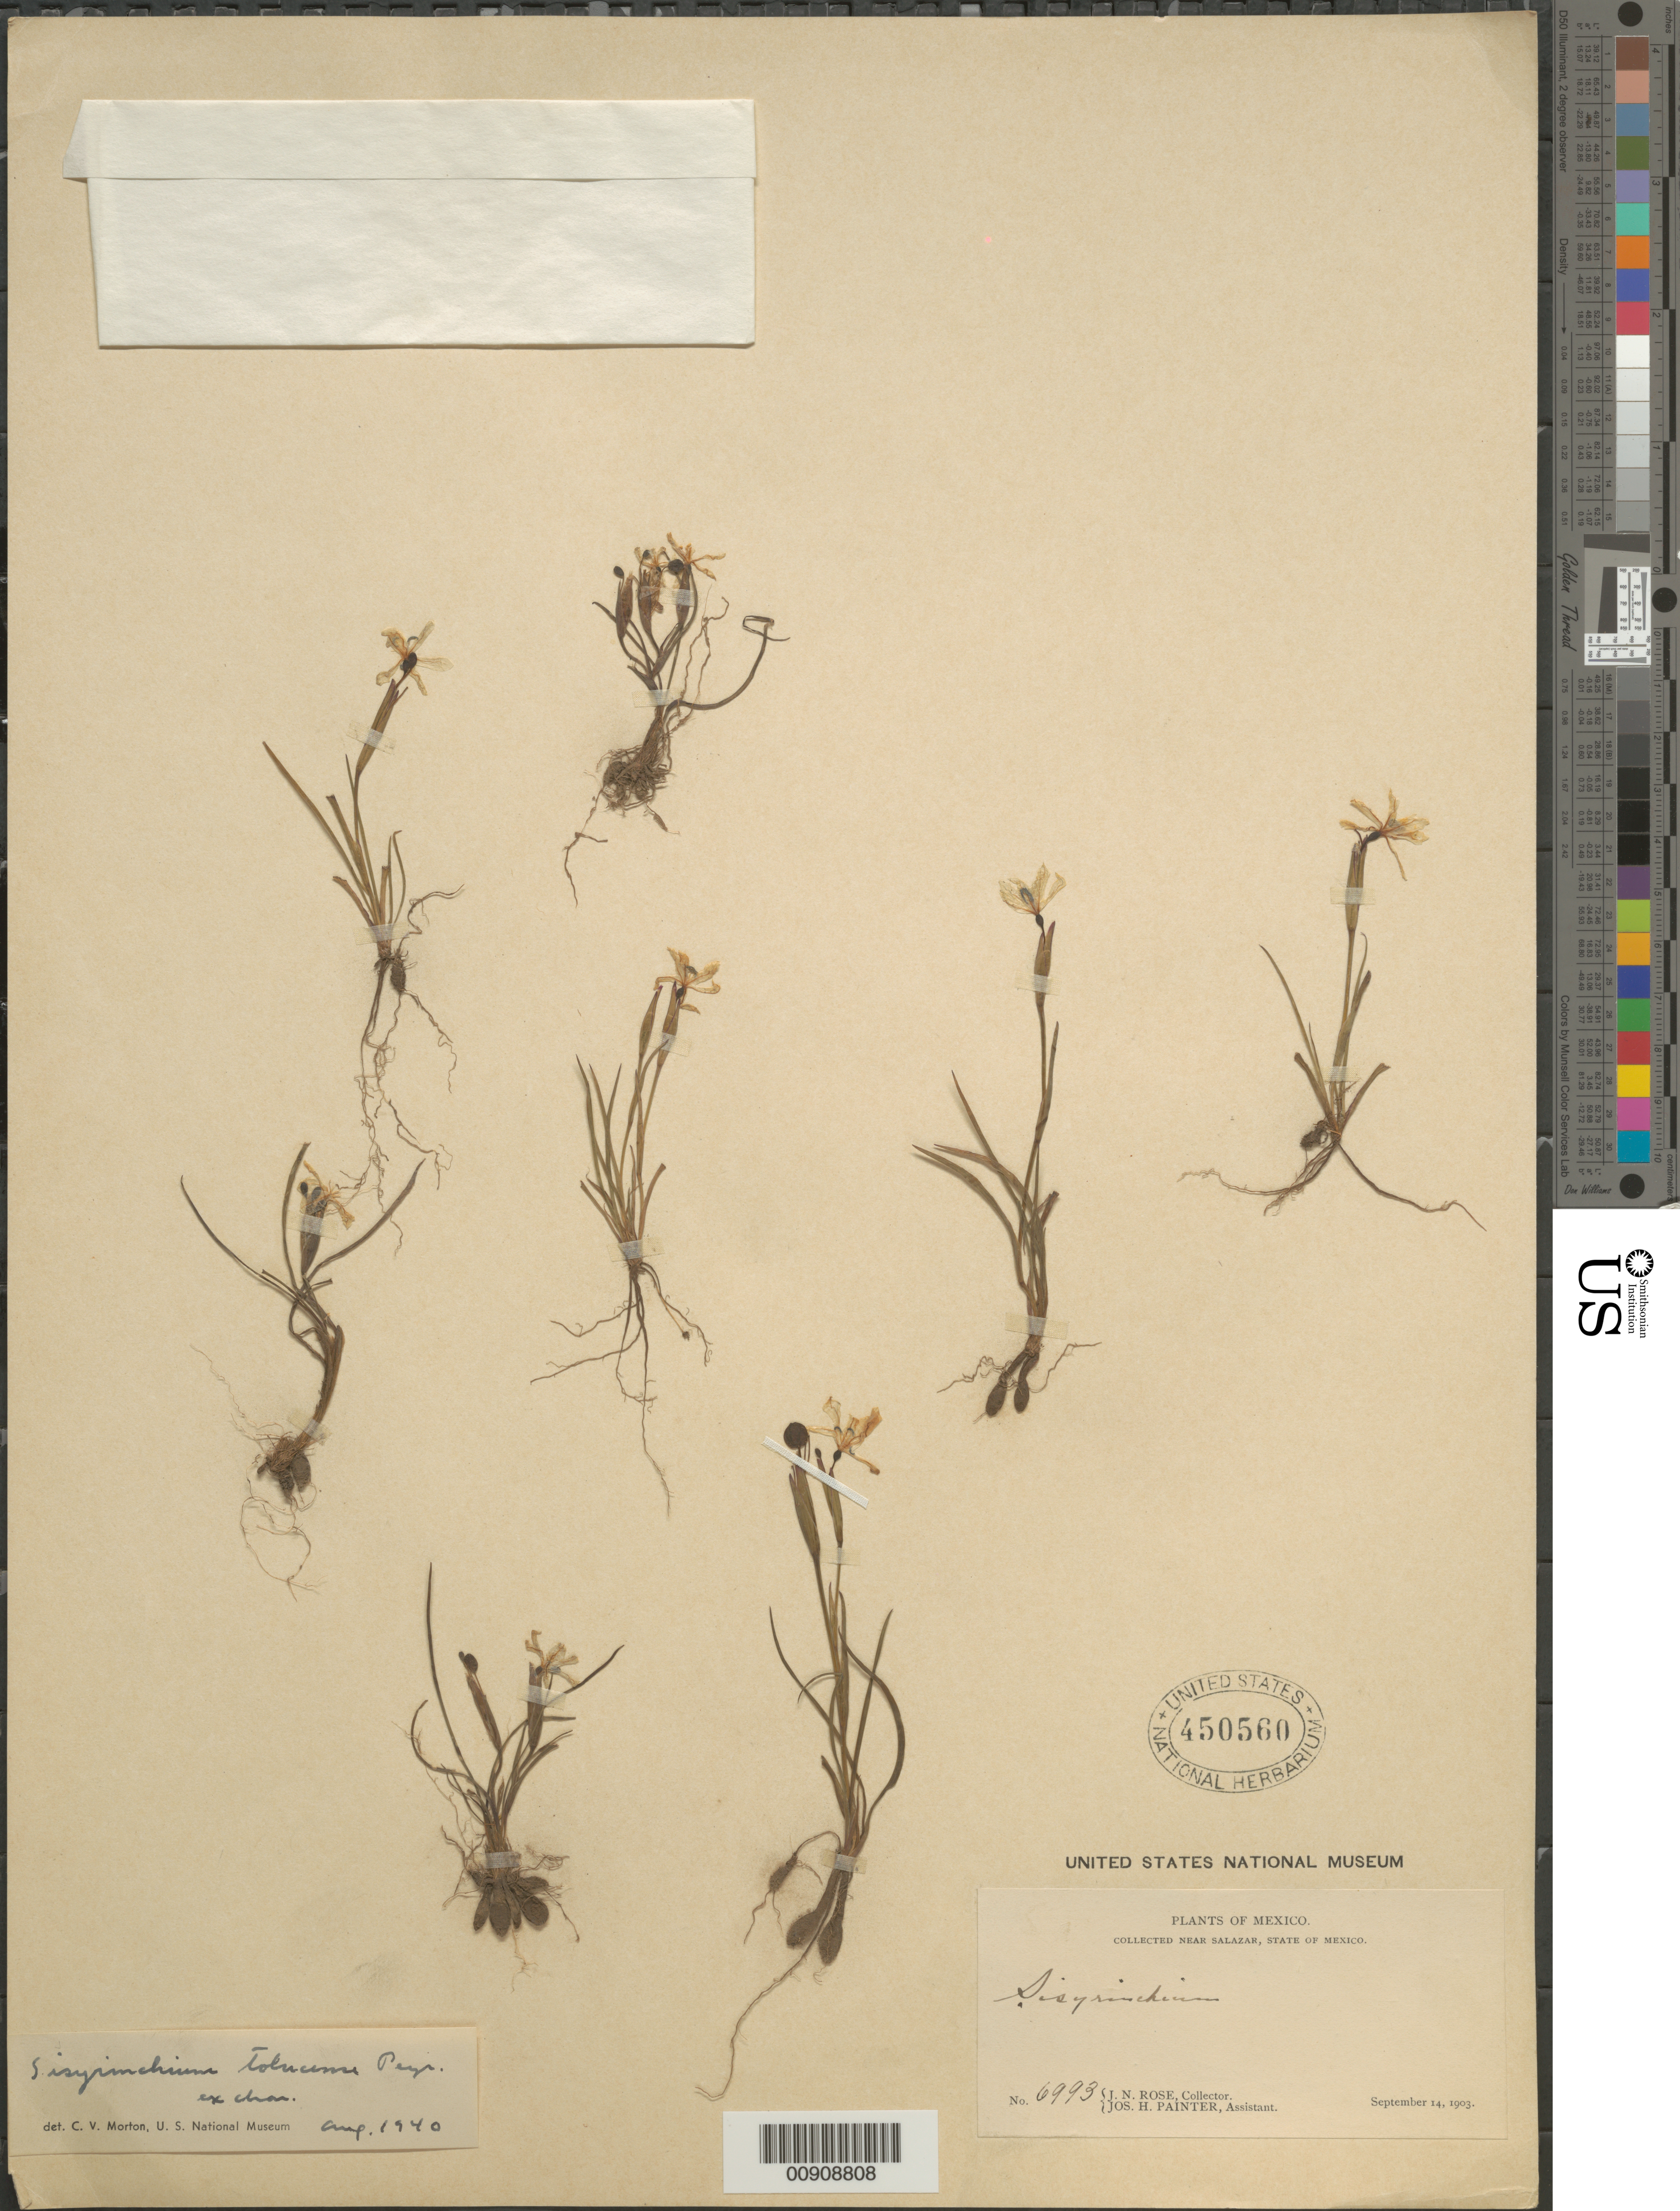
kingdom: Plantae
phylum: Tracheophyta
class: Liliopsida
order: Asparagales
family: Iridaceae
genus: Sisyrinchium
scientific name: Sisyrinchium tolucense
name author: Peyr.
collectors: J. N. Rose & J. H. Painter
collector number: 6993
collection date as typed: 14 Sep 1903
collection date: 1903-09-14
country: Mexico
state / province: México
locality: Near Salazar, State of Mexico.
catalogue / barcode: US 450560